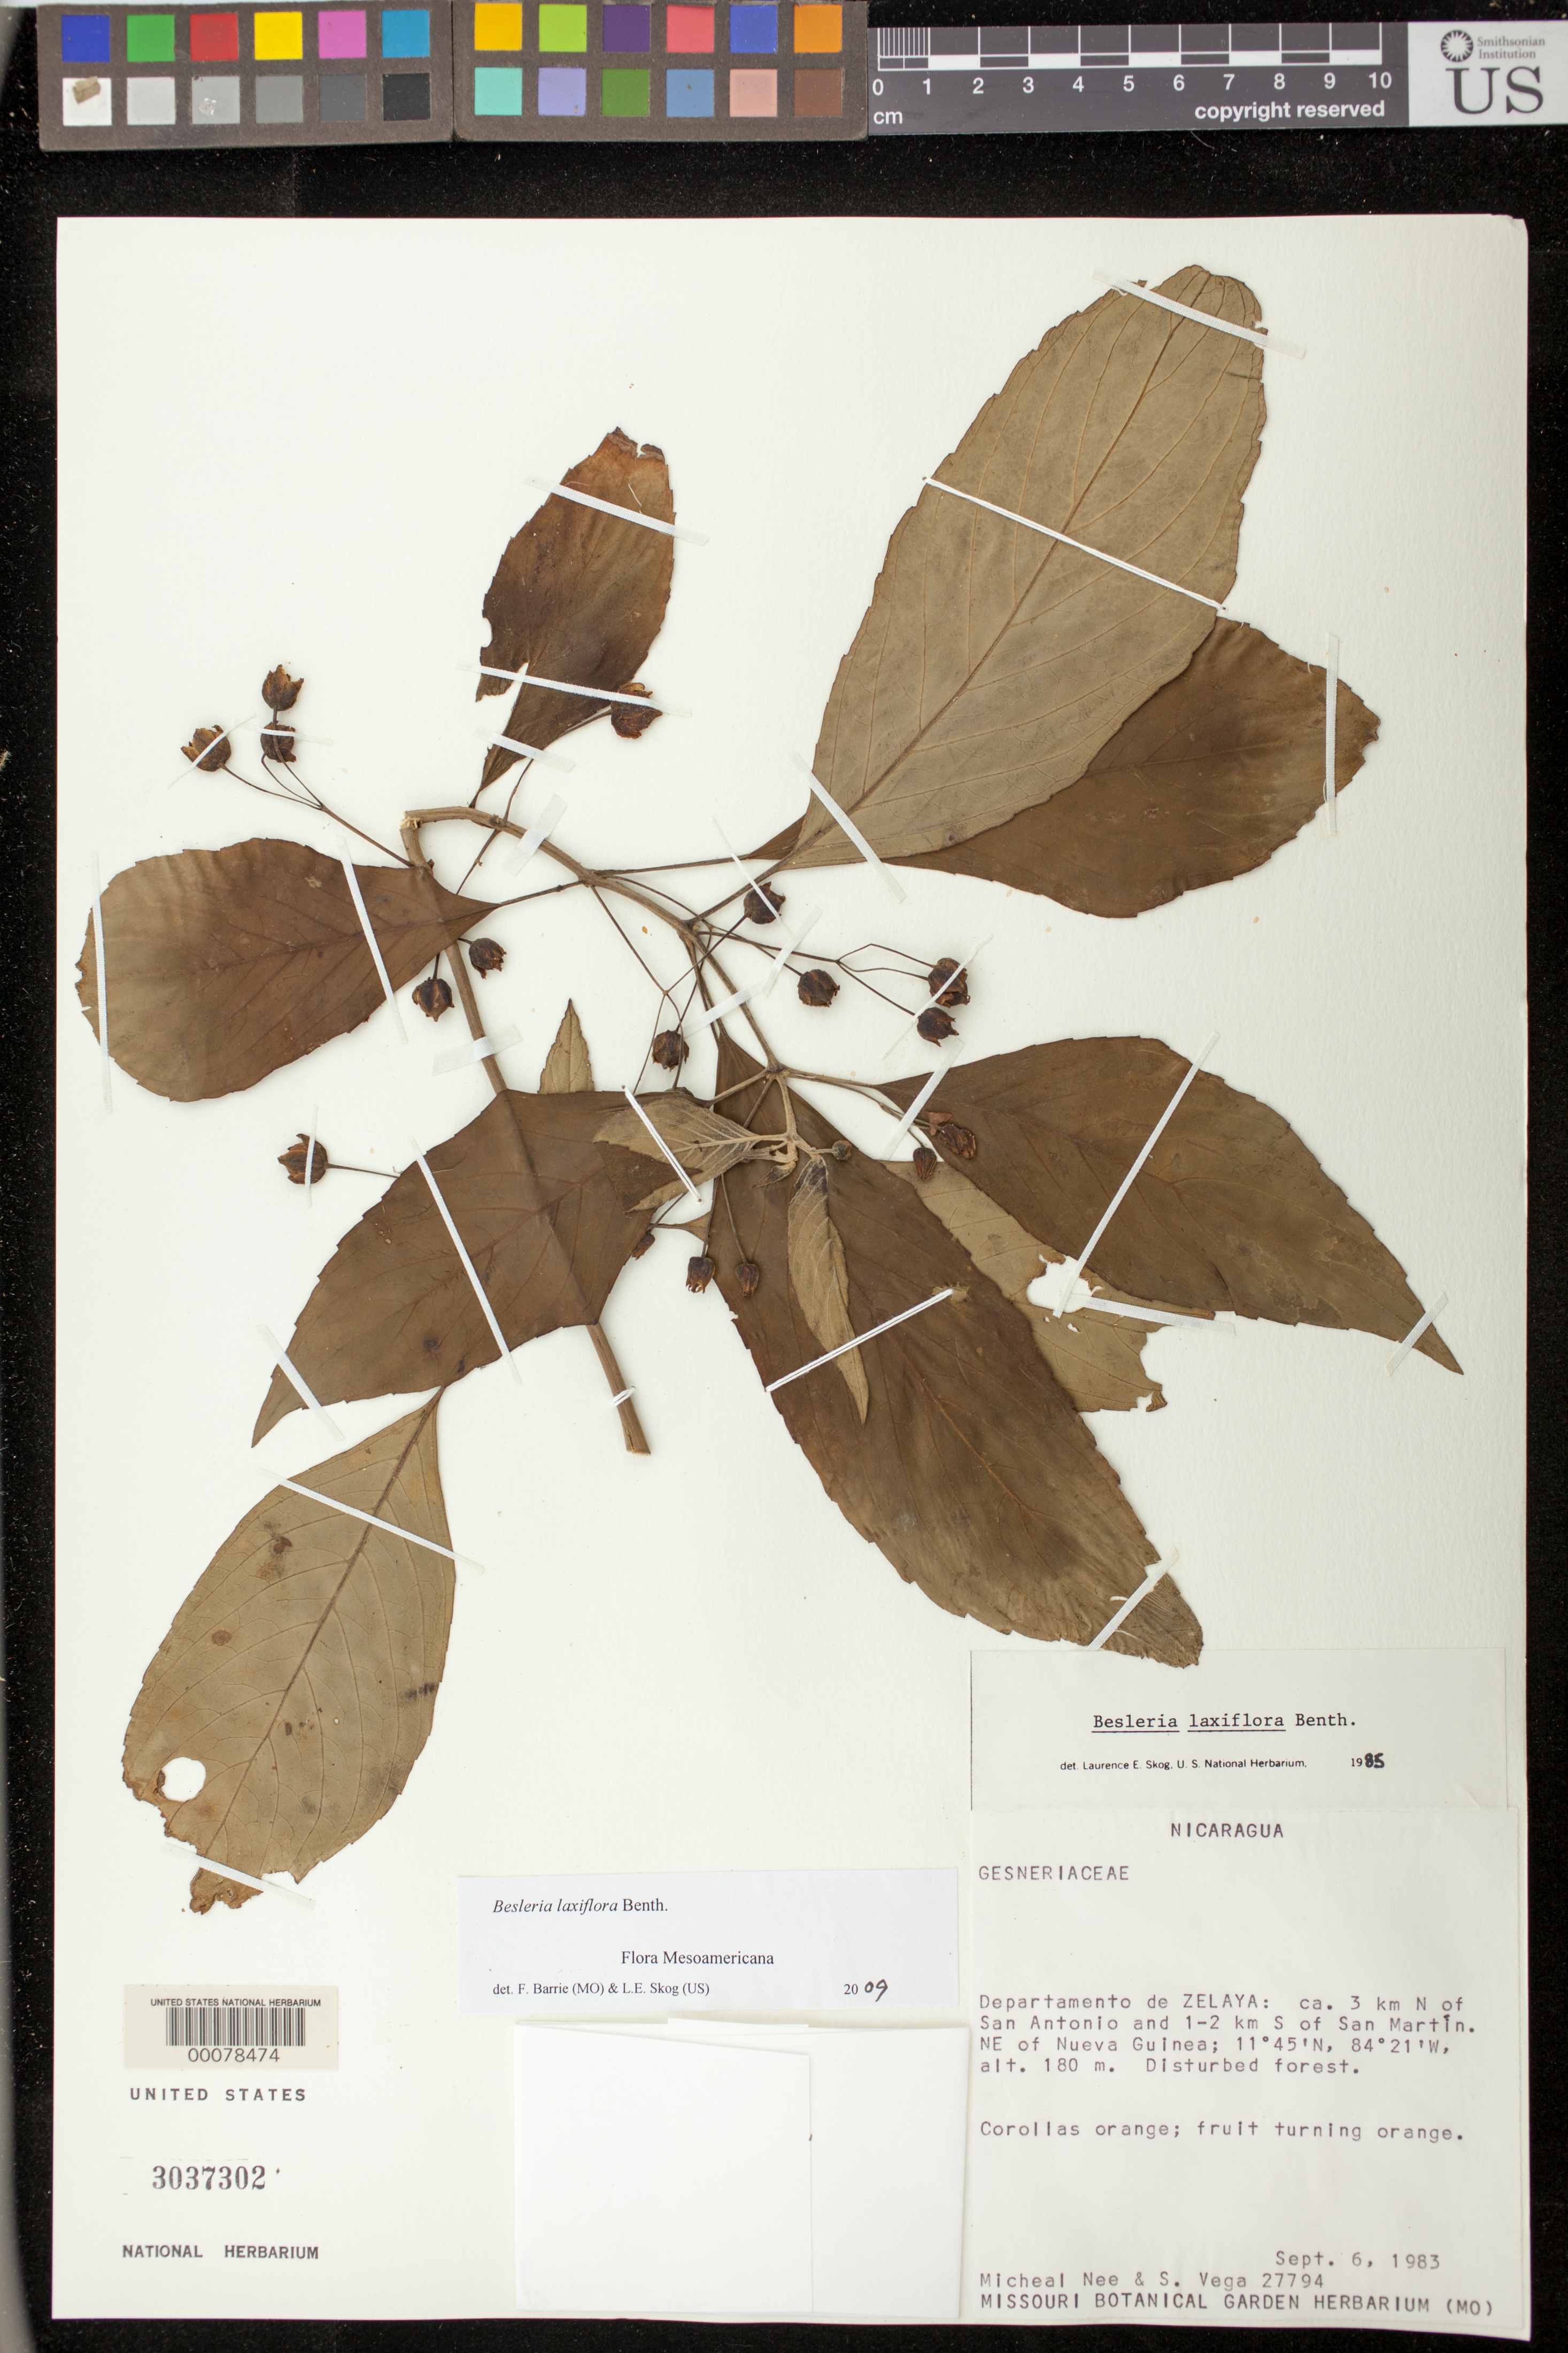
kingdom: Plantae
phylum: Tracheophyta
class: Magnoliopsida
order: Lamiales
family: Gesneriaceae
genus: Besleria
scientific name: Besleria laxiflora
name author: Benth.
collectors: M. Nee & S. Vega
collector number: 27794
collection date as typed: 06 Sep 1983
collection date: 1983-09-06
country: Nicaragua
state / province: Atlántico Sur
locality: About 3 km N of San Antonio and 1-2 km S of San Martin, NE of Nueva Guinea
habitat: Disturbed forest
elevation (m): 180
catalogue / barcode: US 3037302